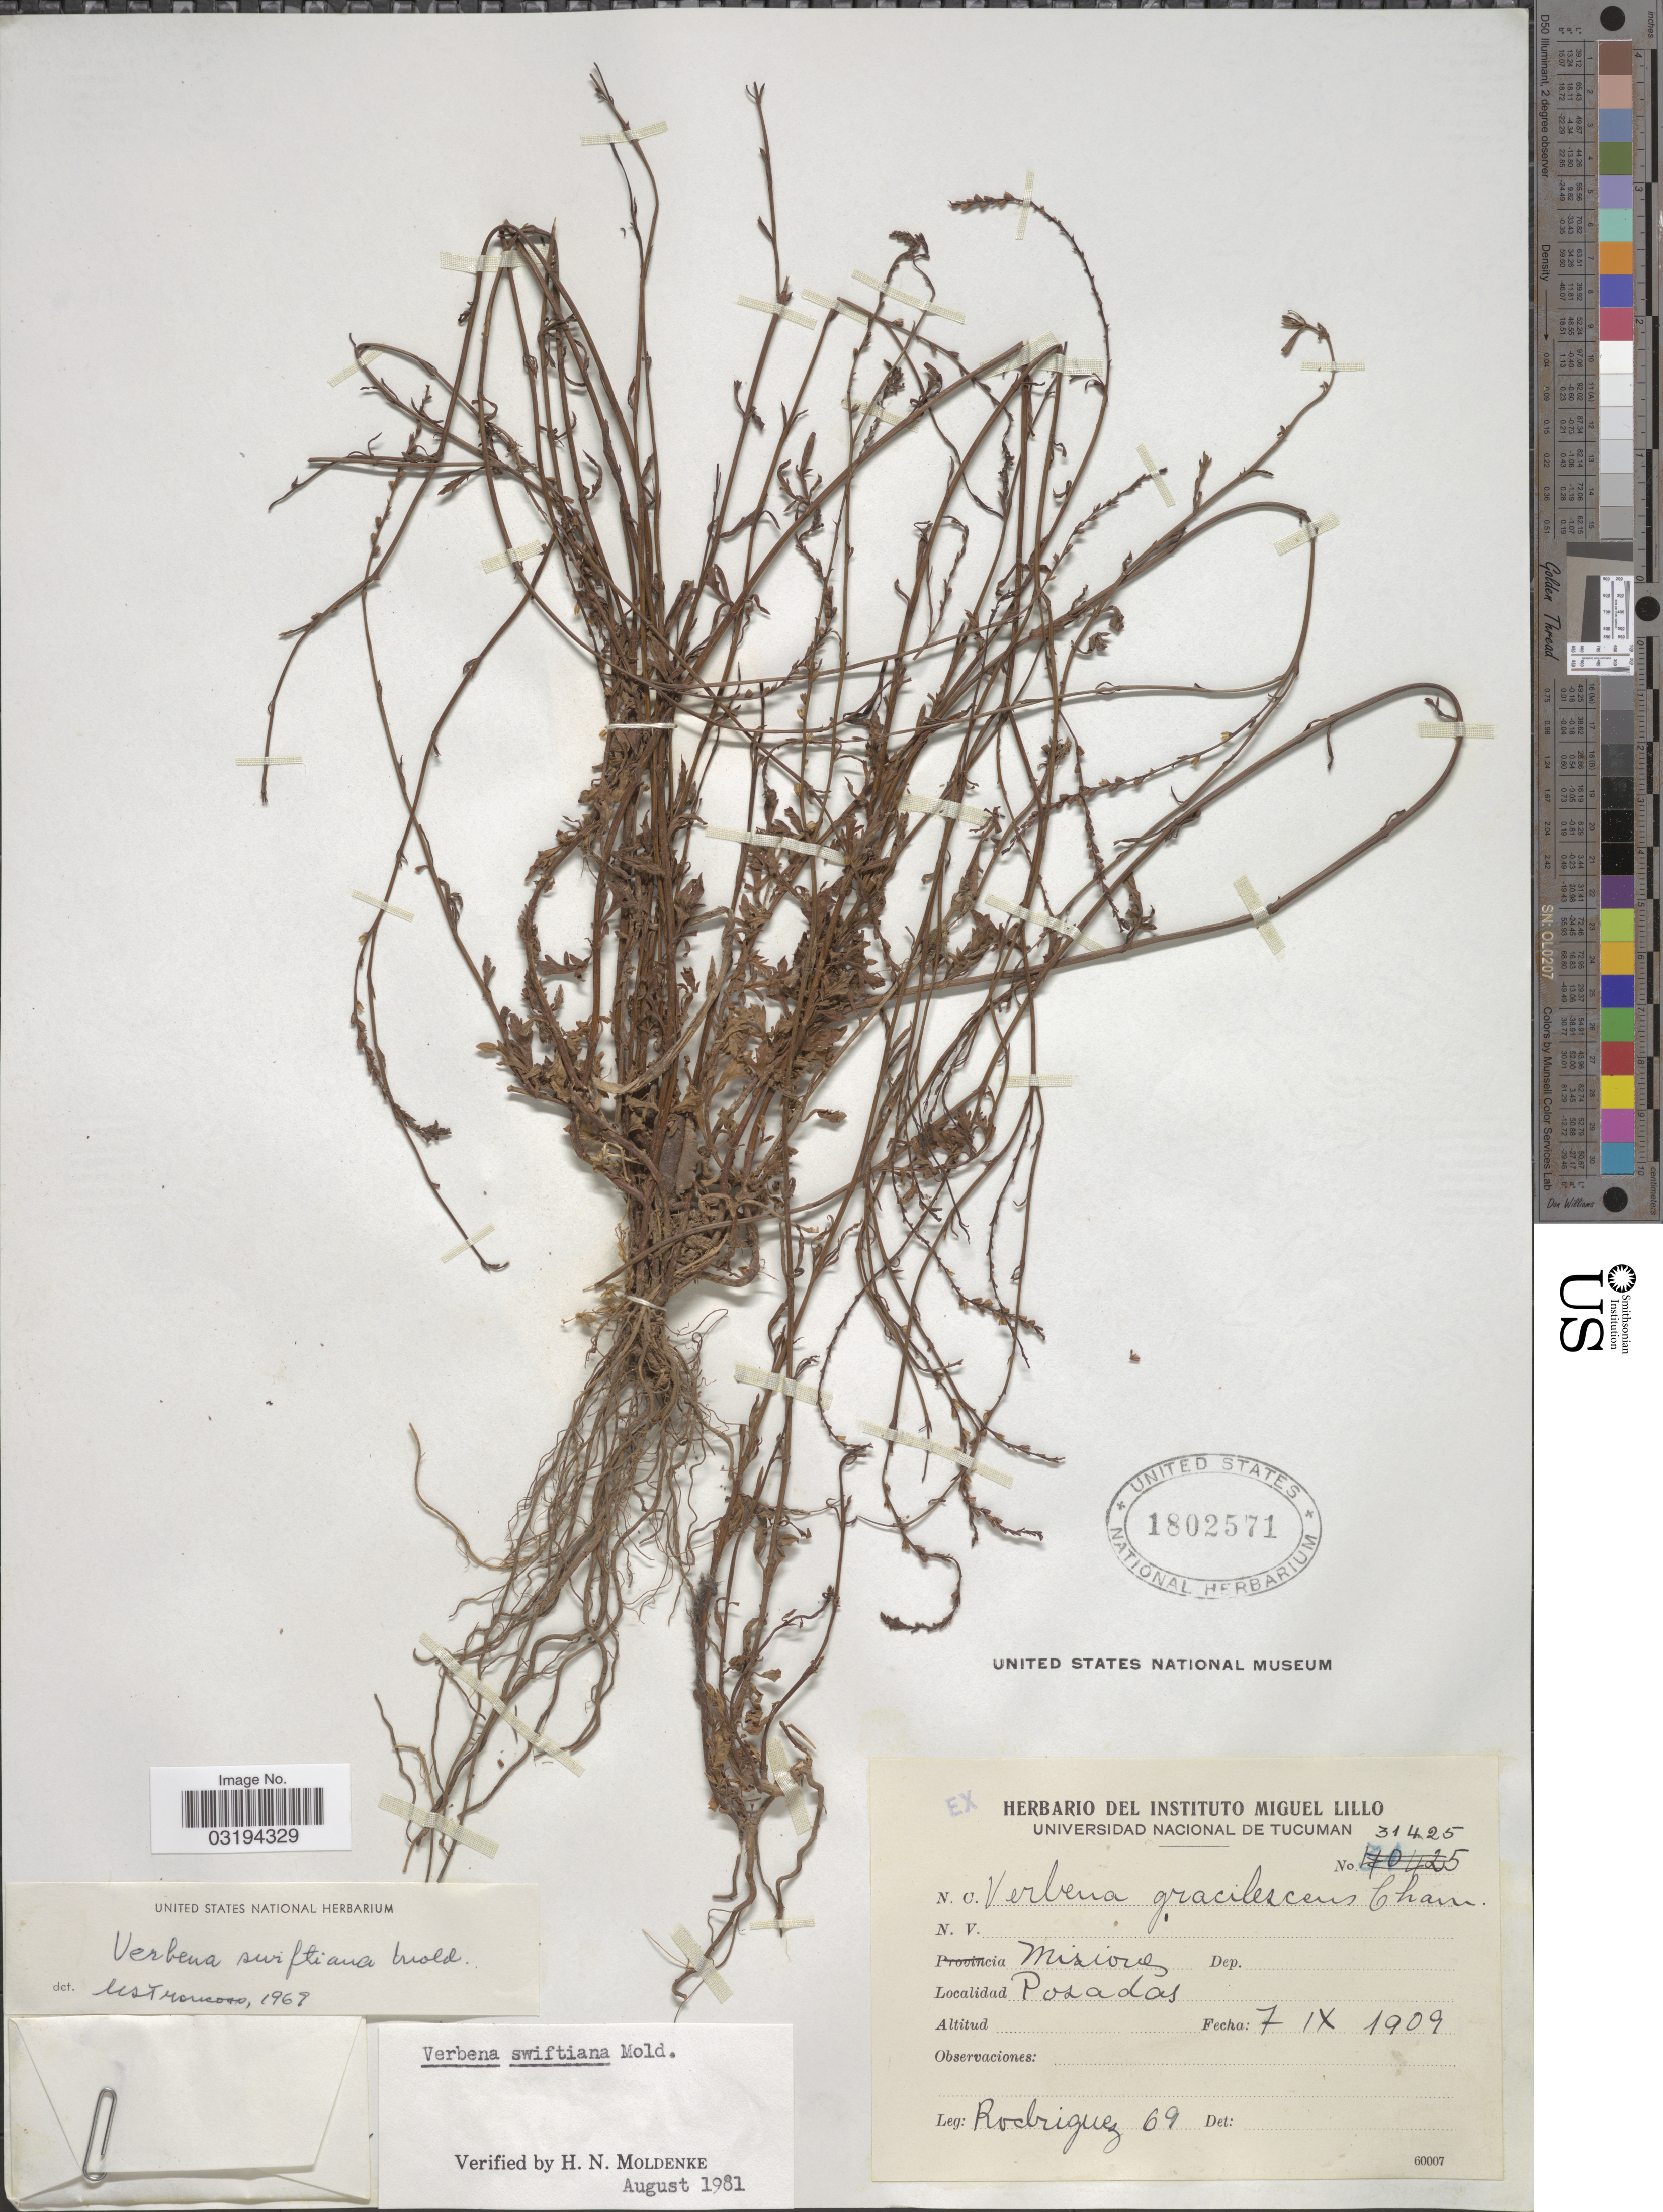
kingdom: Plantae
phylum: Tracheophyta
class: Magnoliopsida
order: Lamiales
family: Verbenaceae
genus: Verbena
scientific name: Verbena swiftiana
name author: Moldenke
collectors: Rodriguez, --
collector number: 69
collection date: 1909-09-07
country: Argentina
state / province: Misiones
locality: Posadas.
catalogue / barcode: US 1802571